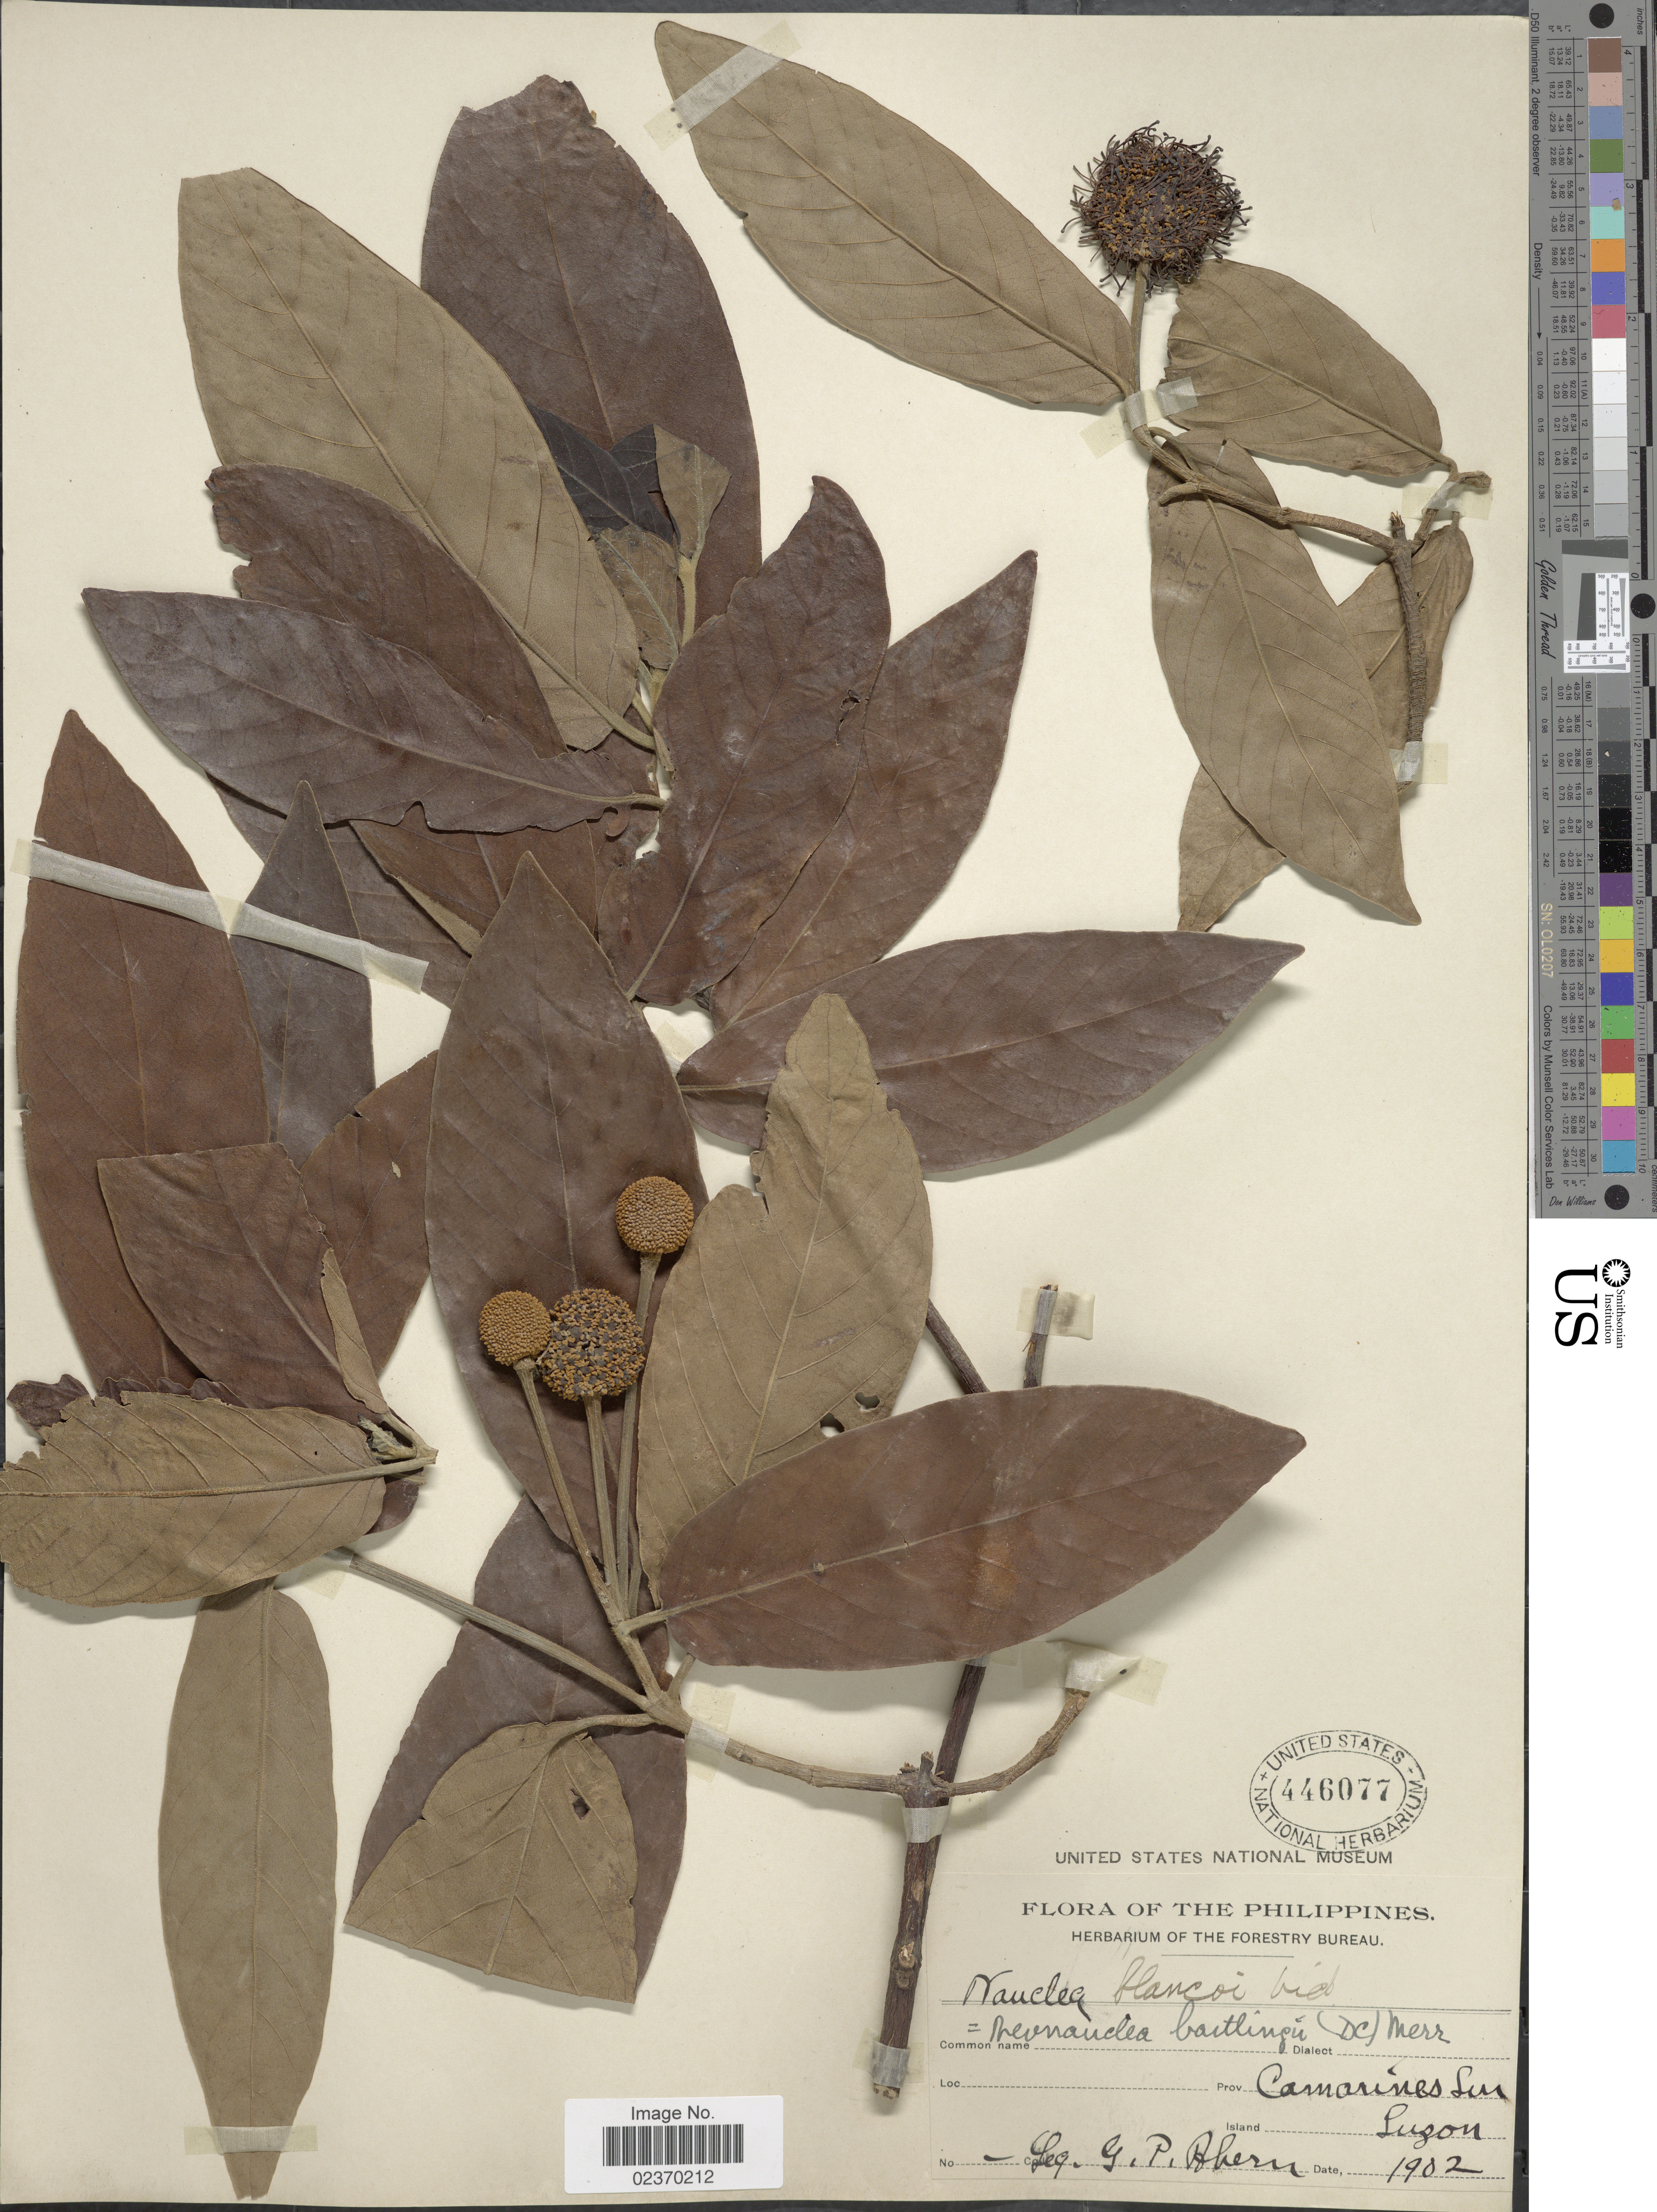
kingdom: Plantae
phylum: Tracheophyta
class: Magnoliopsida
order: Gentianales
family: Rubiaceae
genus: Neonauclea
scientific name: Neonauclea bartlingii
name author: (DC.) Merr.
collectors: G. Ahern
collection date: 1902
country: Philippines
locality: Prov. Camarines Sur, Island Luzon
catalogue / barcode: US 446077